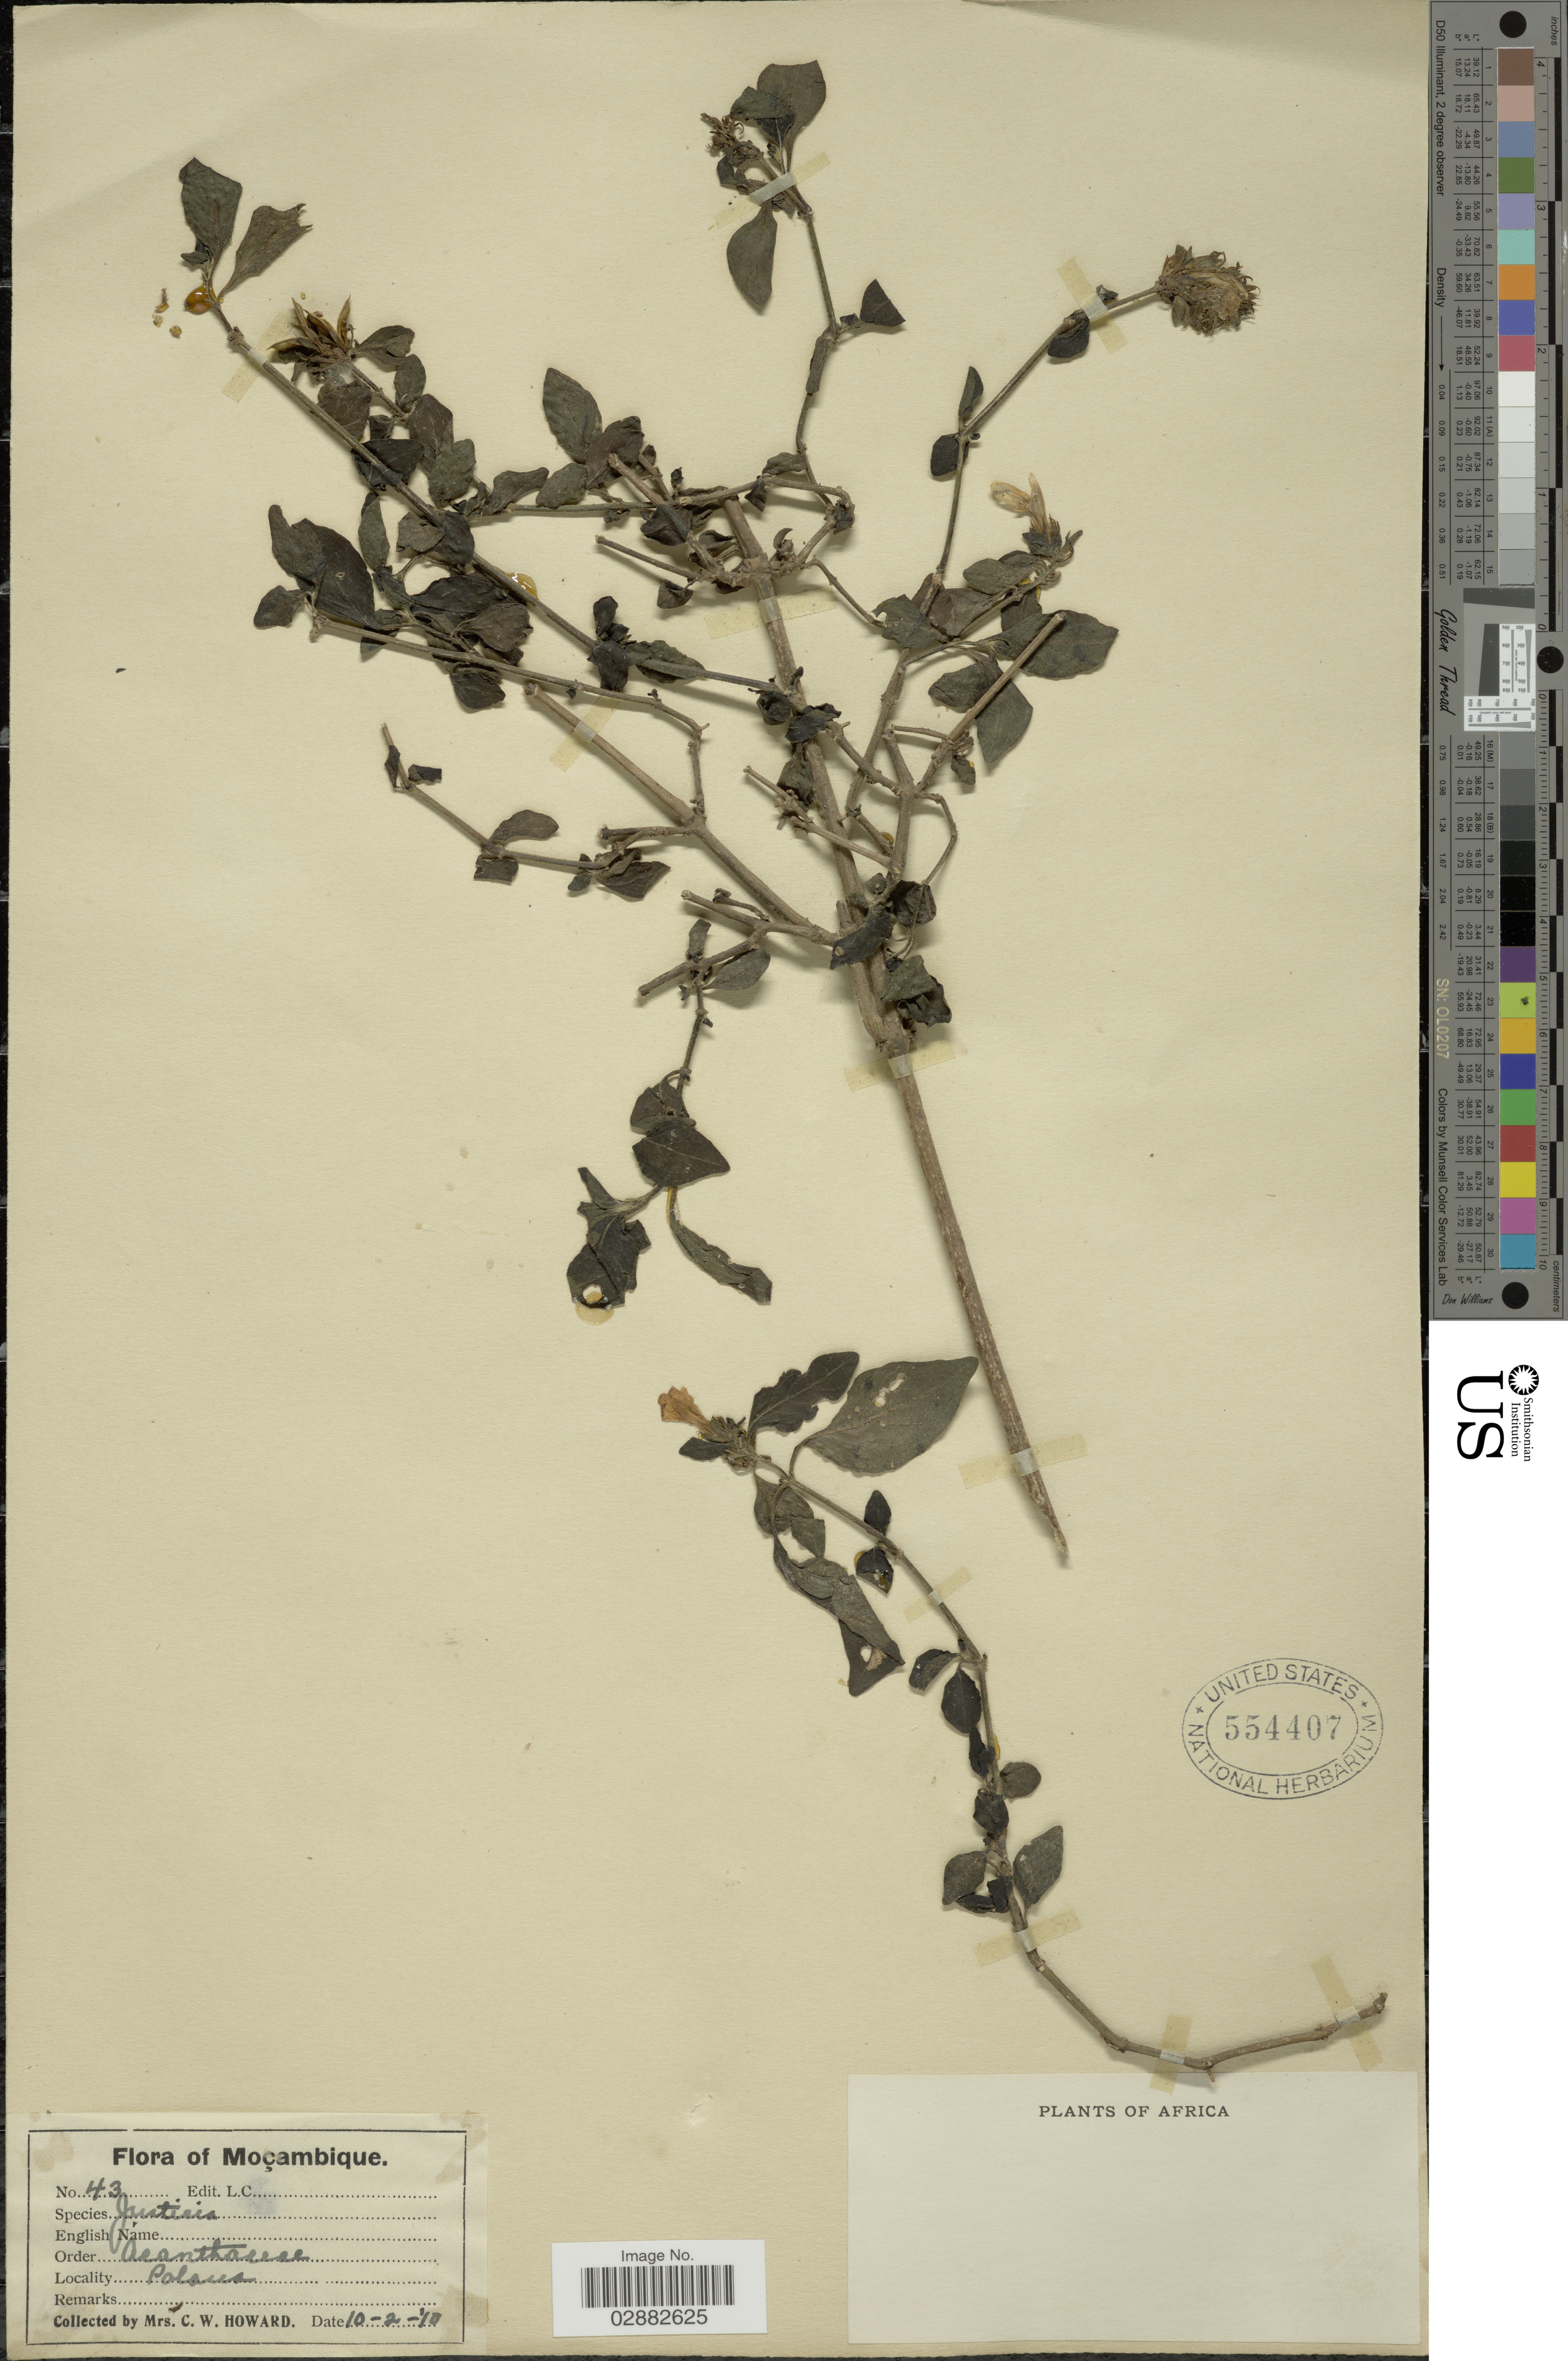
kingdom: Plantae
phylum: Tracheophyta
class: Magnoliopsida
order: Lamiales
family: Acanthaceae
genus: Justicia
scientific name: Justicia sp.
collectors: C. W. Howard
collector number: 43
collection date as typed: Transcribed d/m/y: 10/2/18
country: Mozambique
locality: Polana.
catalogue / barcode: US 554407